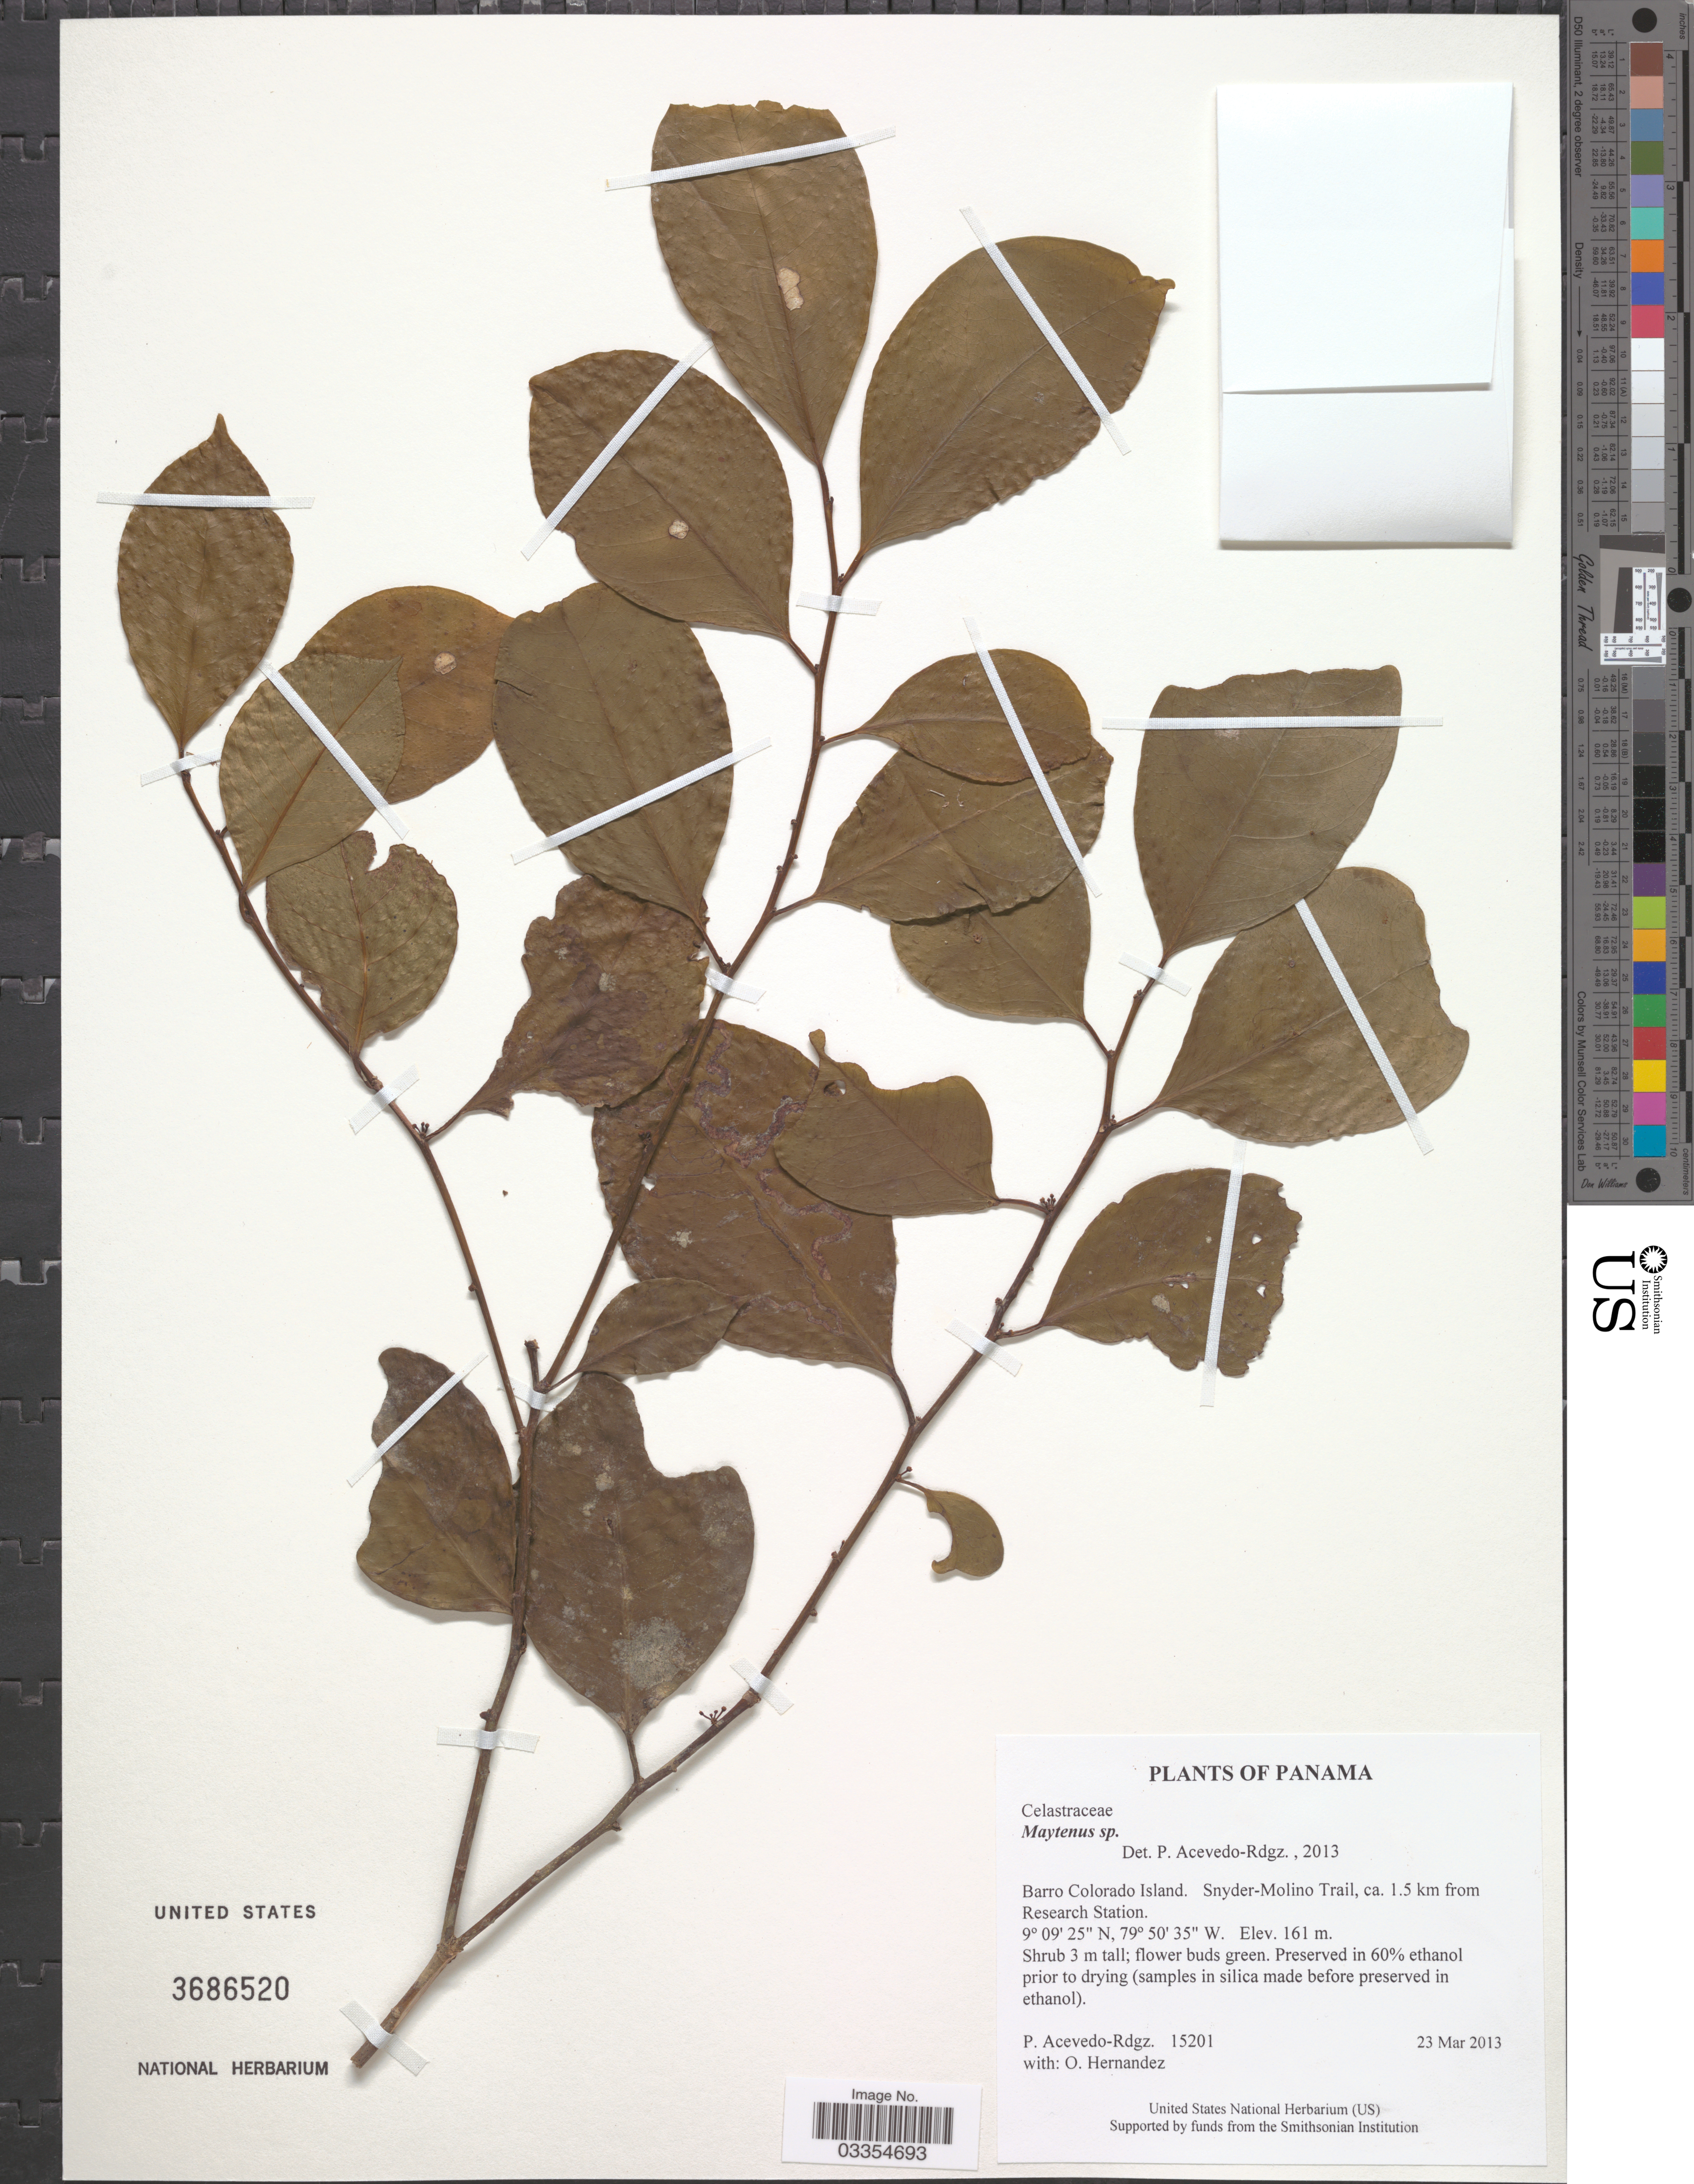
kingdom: Plantae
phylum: Tracheophyta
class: Magnoliopsida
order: Celastrales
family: Celastraceae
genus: Maytenus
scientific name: Maytenus sp.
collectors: P. Acevedo-Rodr. & O. Hernandez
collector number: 15201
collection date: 2013-03-23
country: Panama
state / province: Panamá Oeste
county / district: Canal Zone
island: Barro Colorado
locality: Barro Colorado Island. Snyder-Molino Trail, ca. 1.5 km from Research Station.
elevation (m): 161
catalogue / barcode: US 3686520